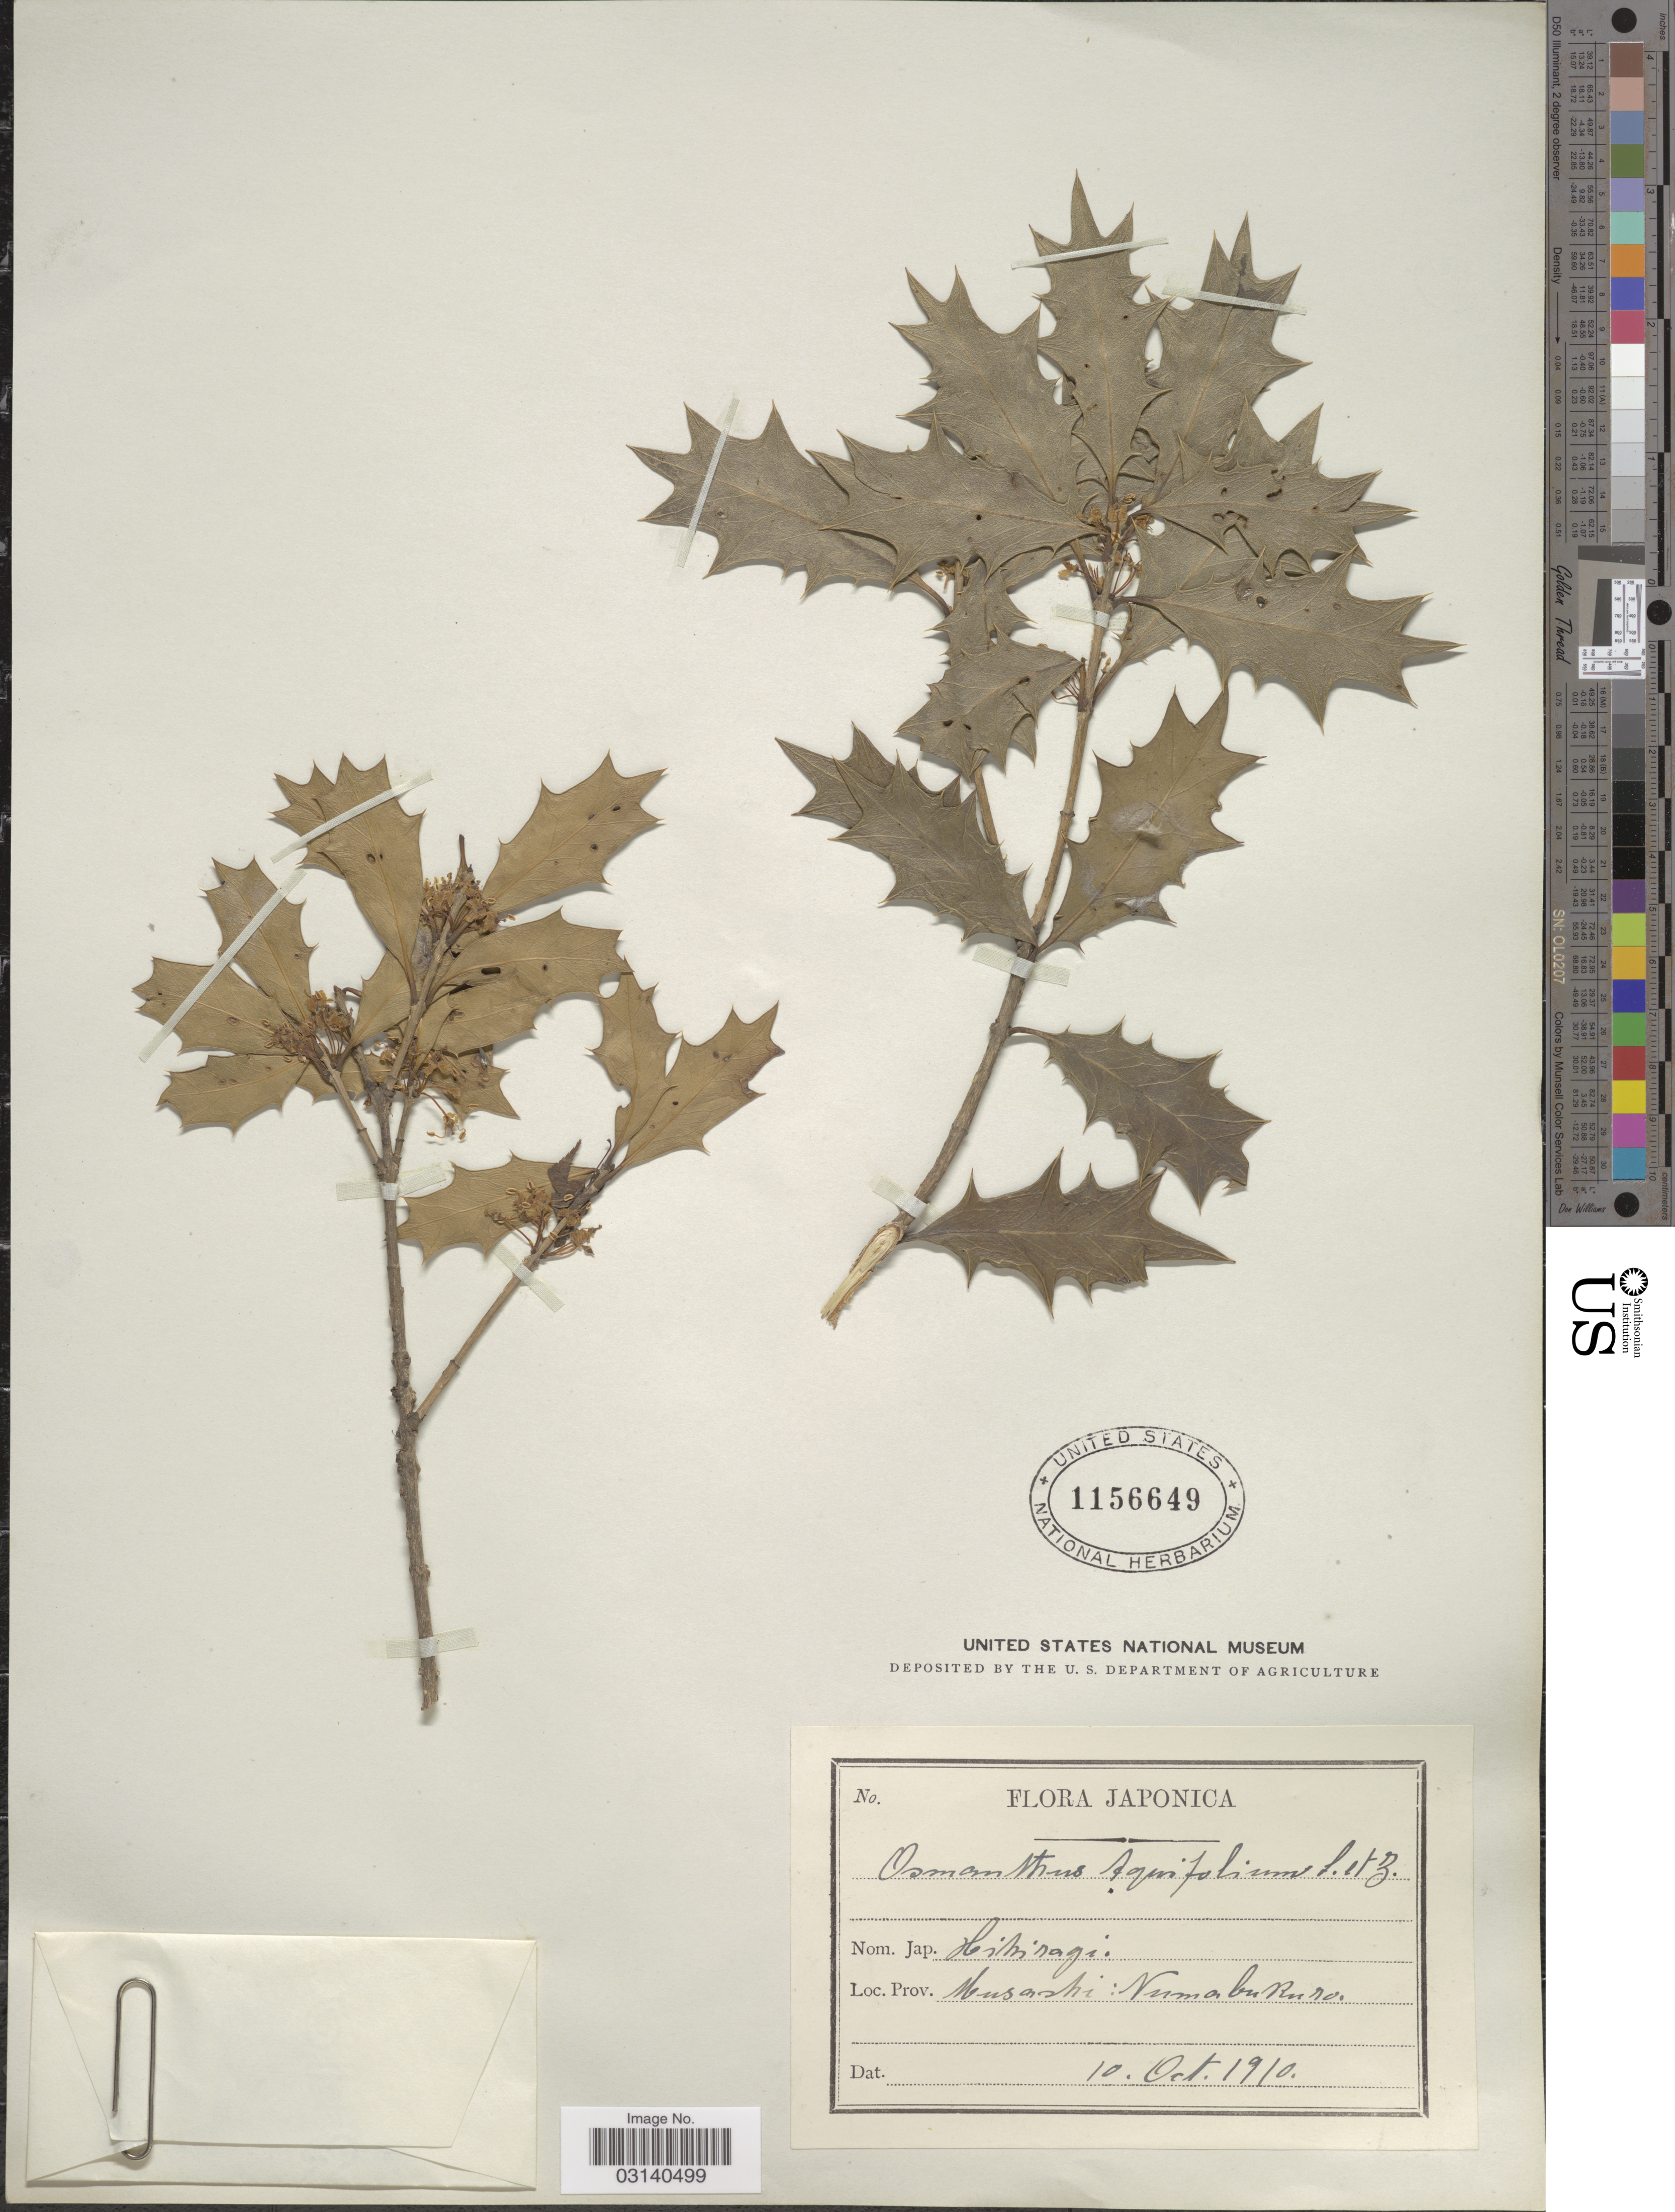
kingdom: Plantae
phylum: Tracheophyta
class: Magnoliopsida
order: Lamiales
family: Oleaceae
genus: Osmanthus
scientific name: Osmanthus aquifolium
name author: (Siebold & Zucc.) J. Dix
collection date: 1910-10-10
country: Japan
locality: Japonica, Musashi: Numabukuro.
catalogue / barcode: US 1156649